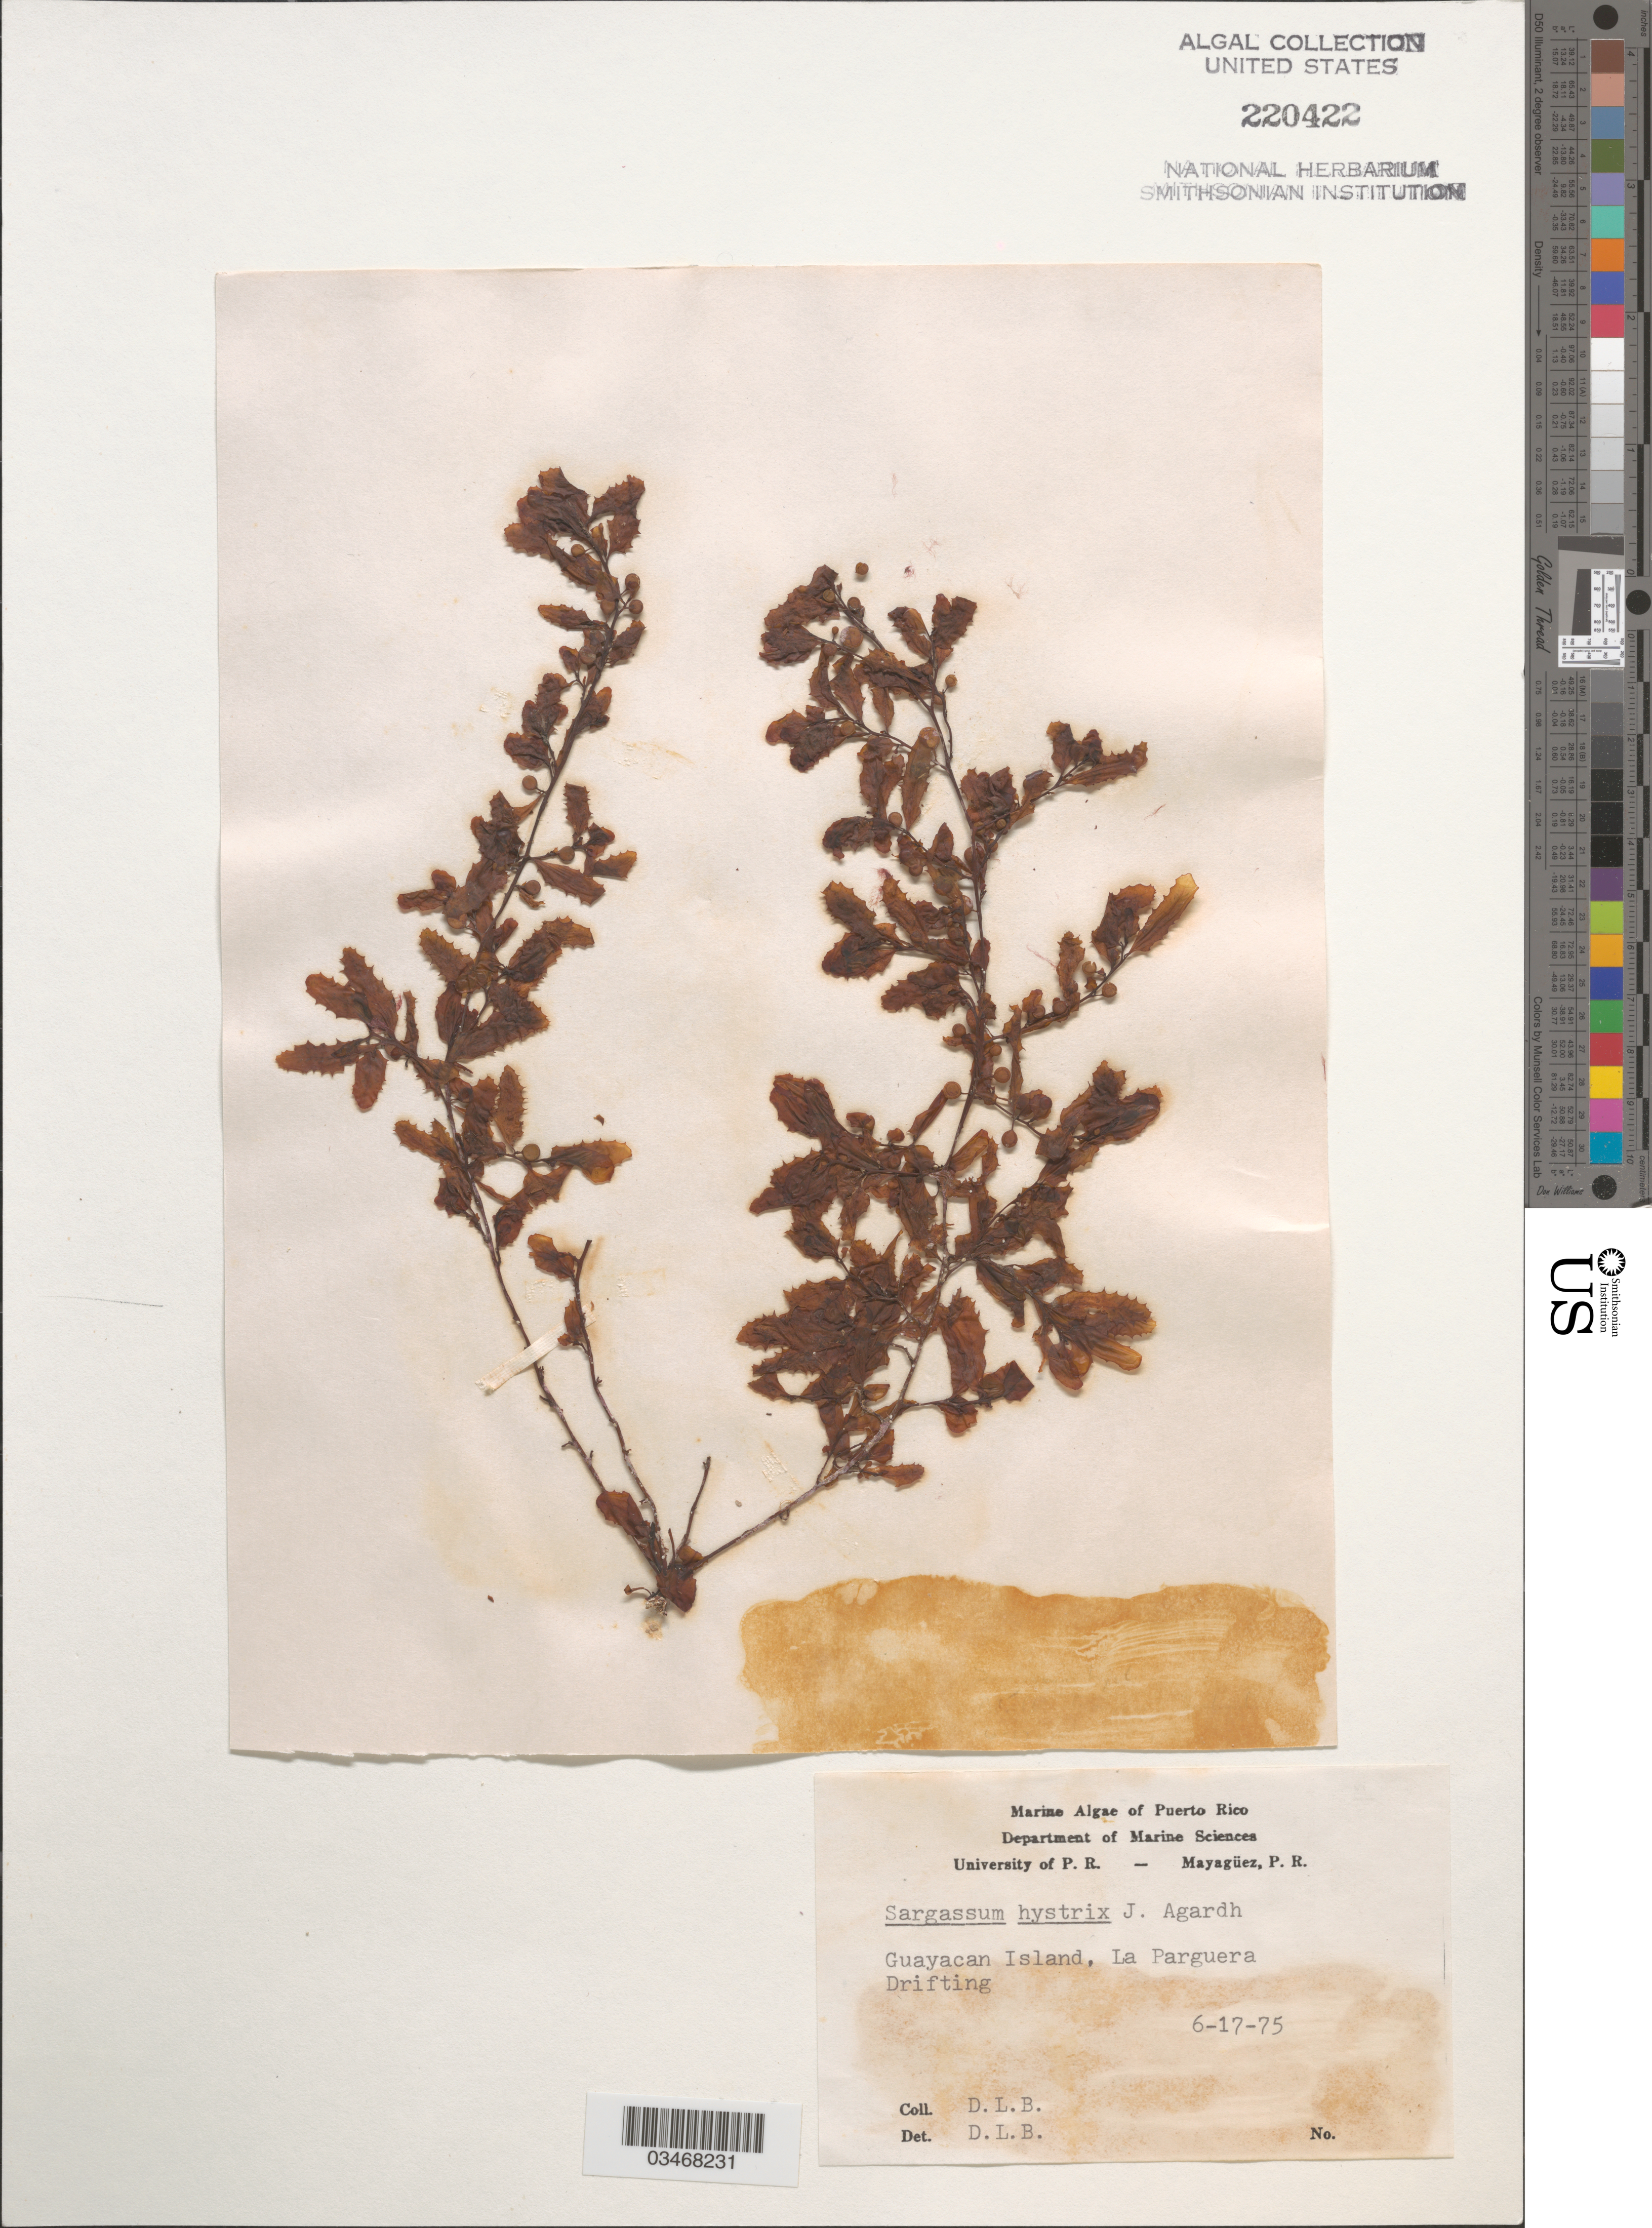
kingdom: Chromista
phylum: Ochrophyta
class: Phaeophyceae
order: Fucales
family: Sargassaceae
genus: Sargassum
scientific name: Sargassum hystrix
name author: J. Agardh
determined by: Ballantine, D. L.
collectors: D.L. Ballantine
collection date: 1975-06-17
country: Puerto Rico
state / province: Lajas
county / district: La Parguera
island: Guayacan Island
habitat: Drifting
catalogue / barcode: US 220422